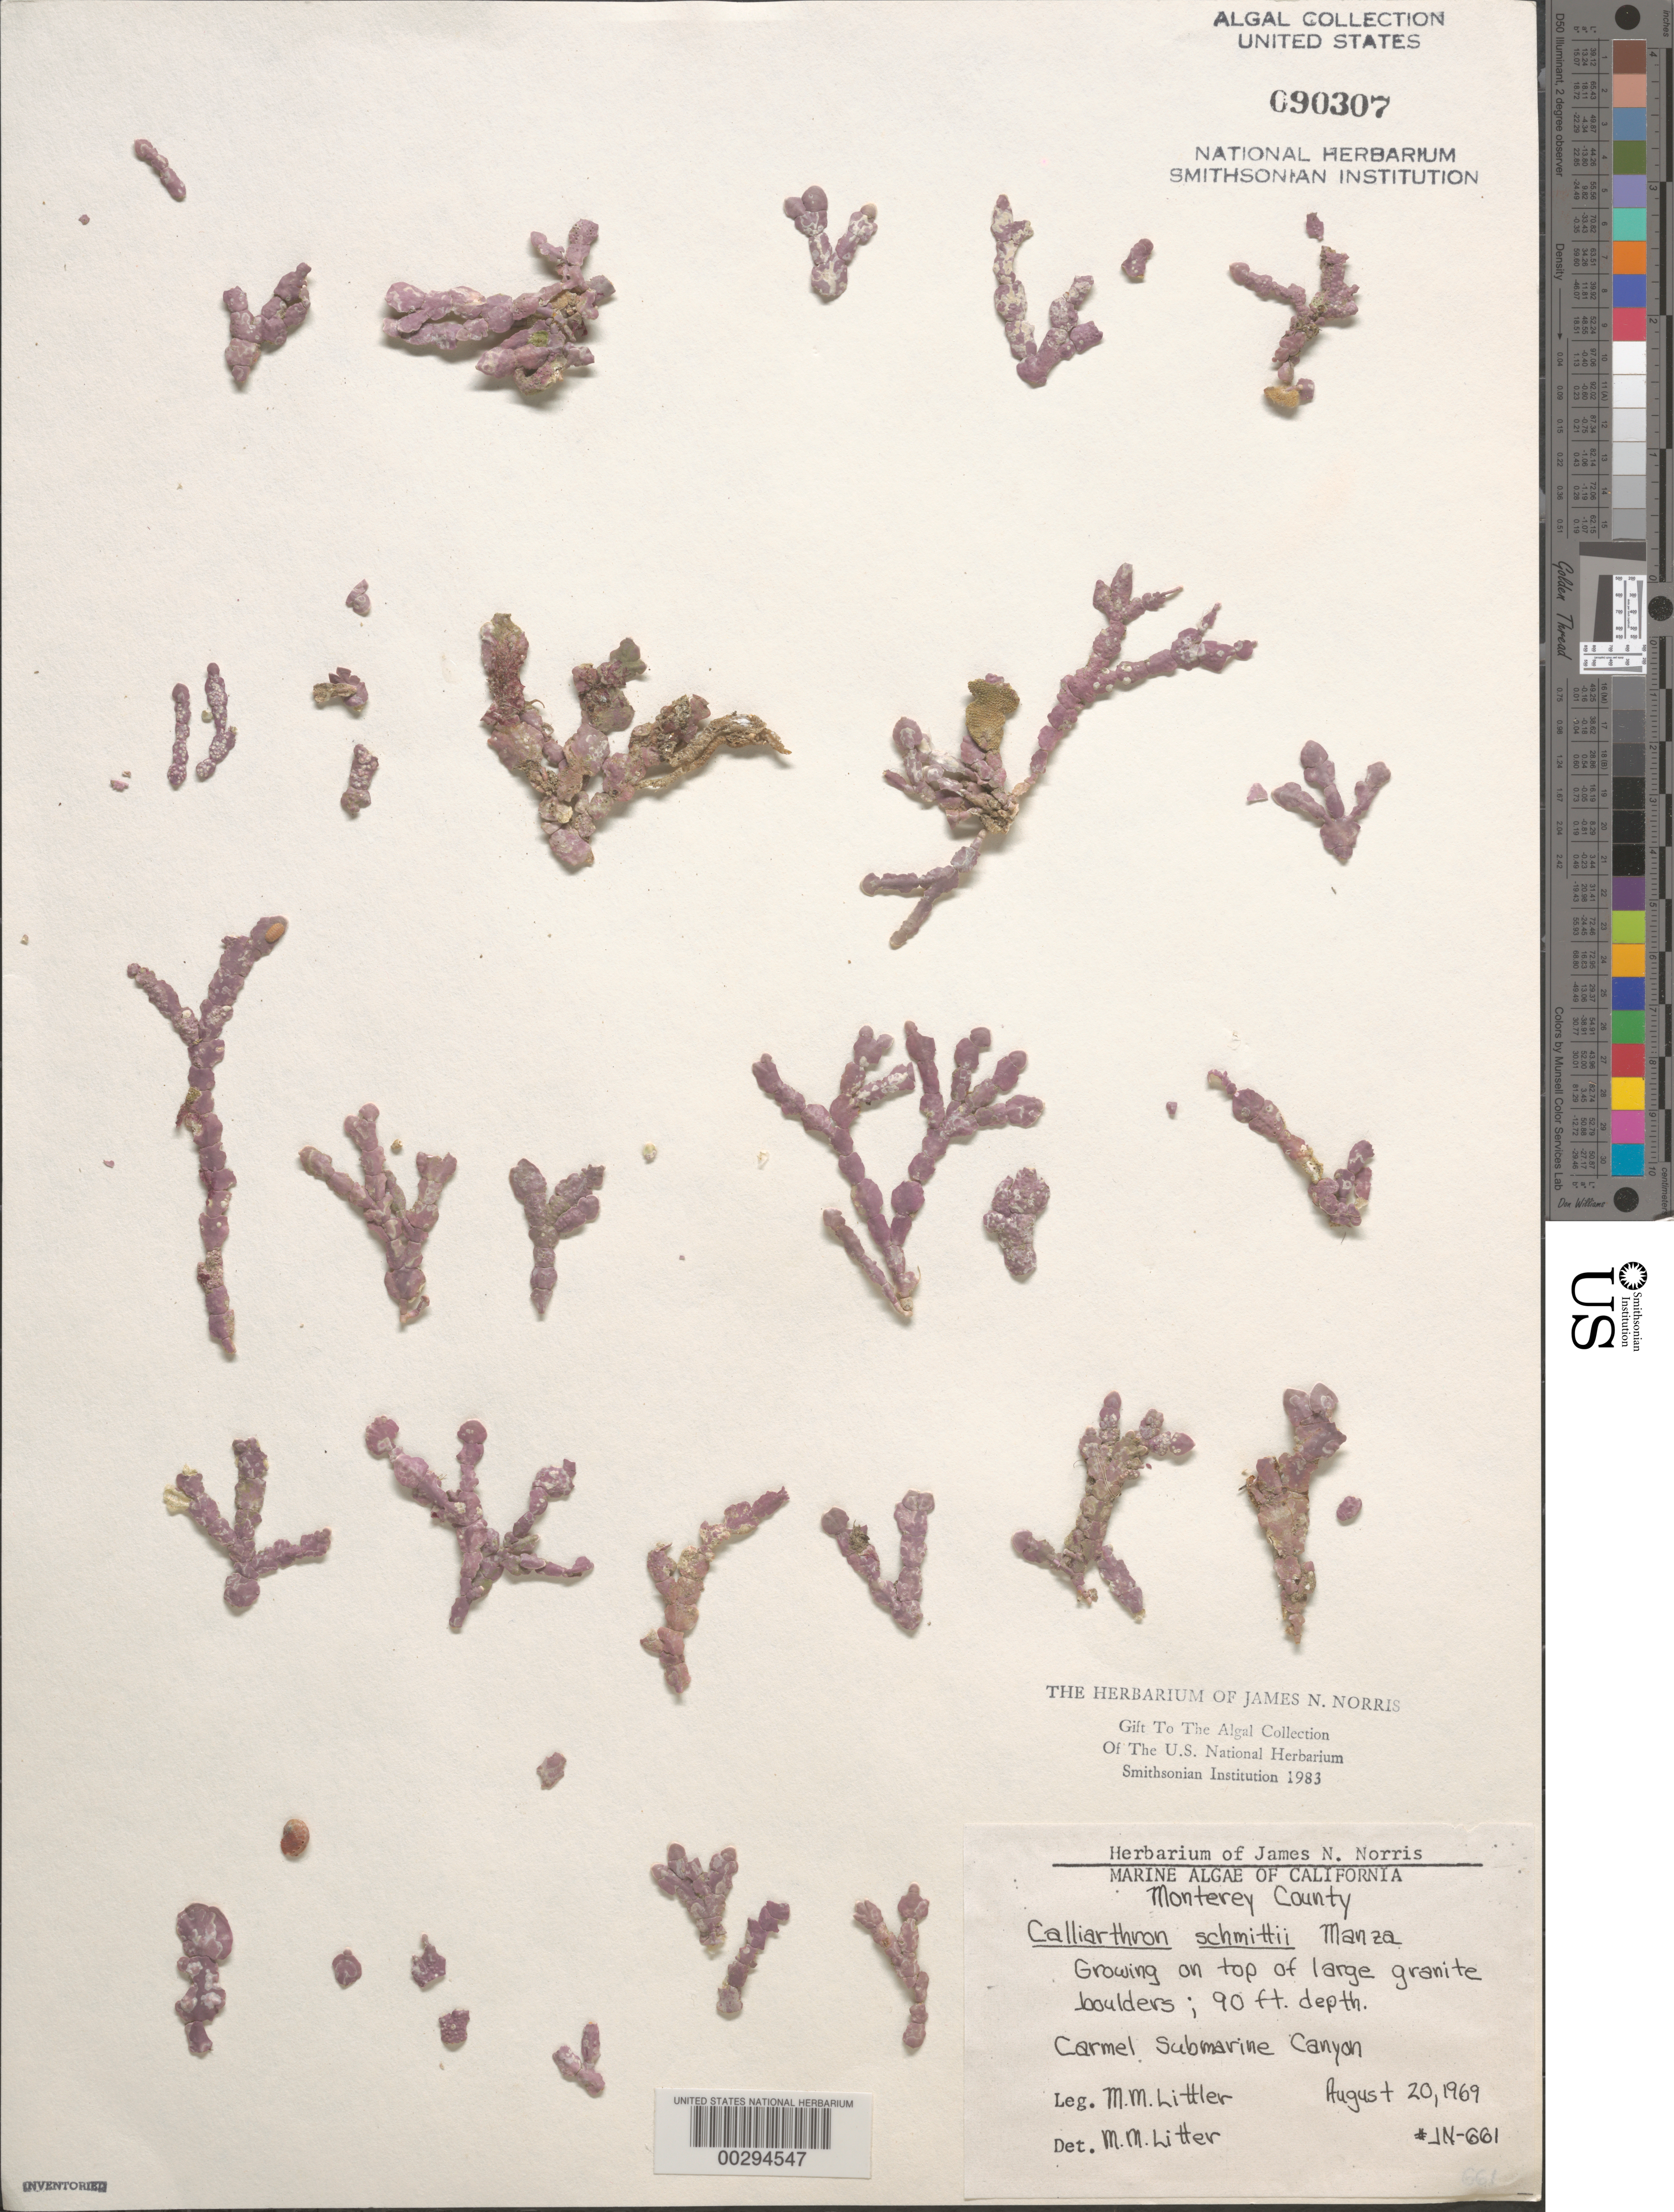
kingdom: Plantae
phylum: Rhodophyta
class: Florideophyceae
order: Corallinales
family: Corallinaceae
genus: Bossiella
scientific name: Bossiella schmittii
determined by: Littler, M. M.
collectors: M. M. Littler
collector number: JN-661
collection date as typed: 20 Aug 1969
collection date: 1969-08-20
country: United States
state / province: California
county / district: Monterey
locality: Carmel Submarine Canyon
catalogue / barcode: US 90307